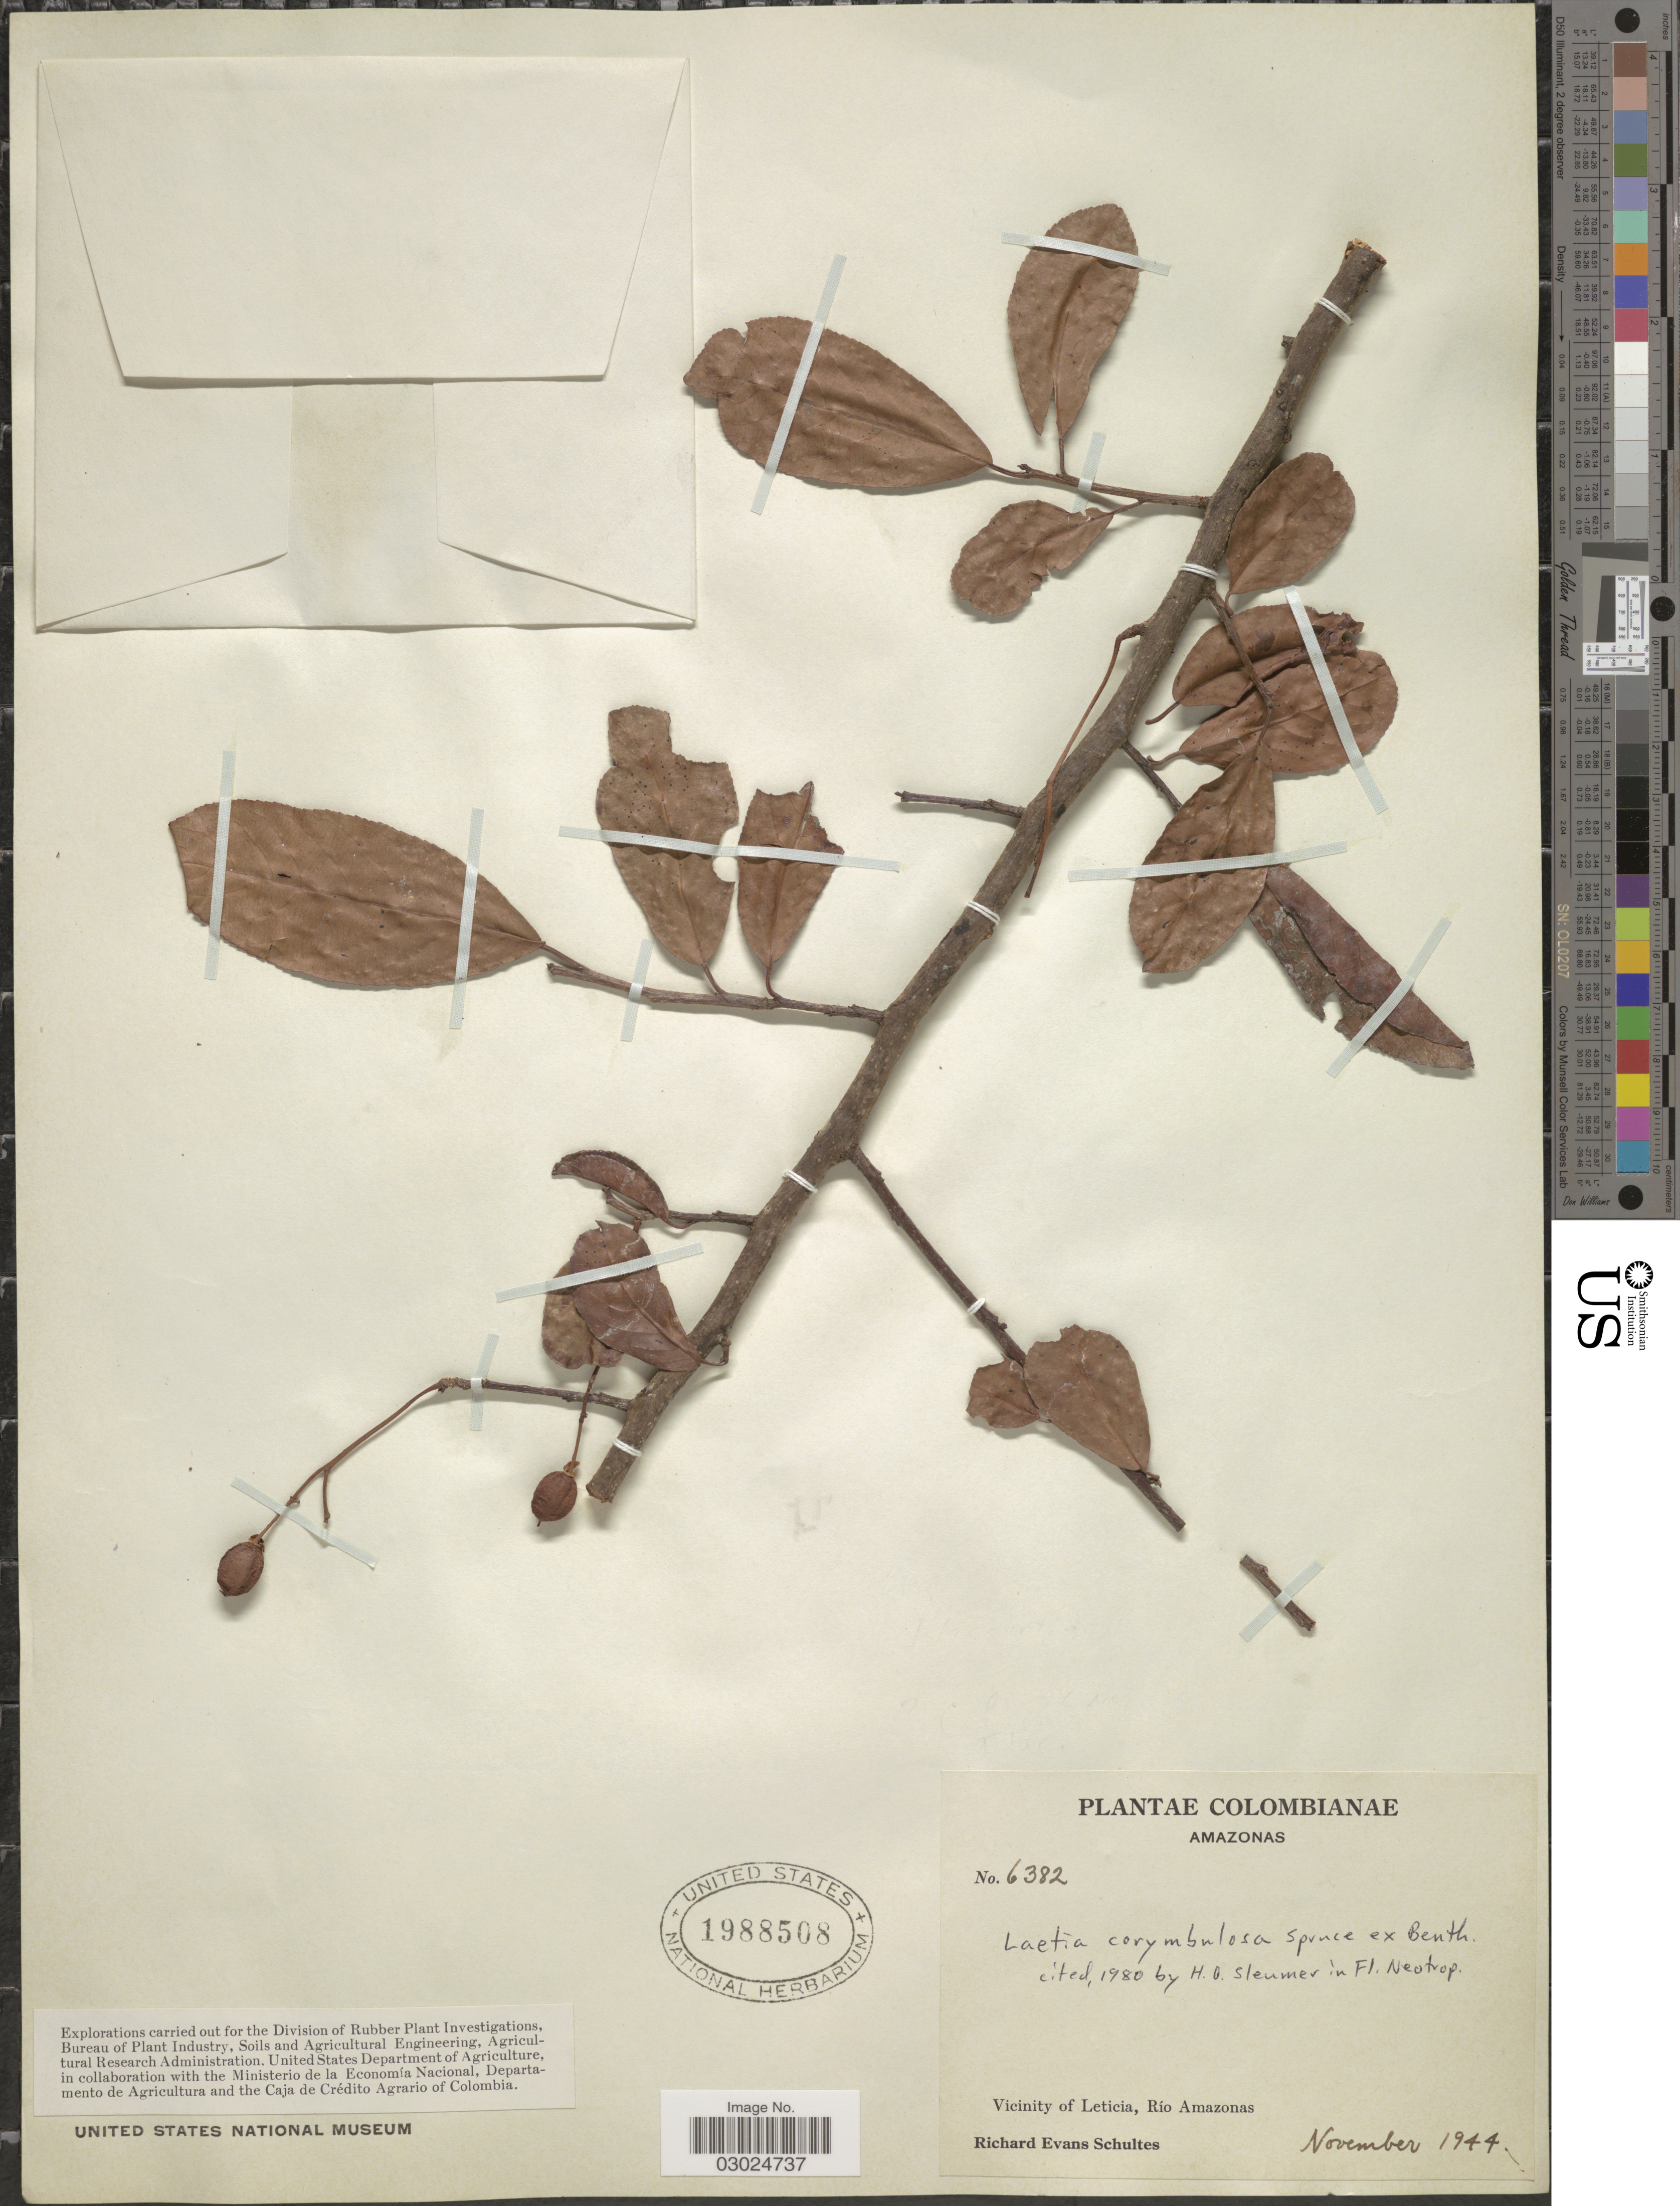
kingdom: Plantae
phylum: Tracheophyta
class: Magnoliopsida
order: Malpighiales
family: Salicaceae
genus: Laetia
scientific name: Laetia corymbulosa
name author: Spruce ex Benth.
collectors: R. E. Schultes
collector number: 6382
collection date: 1944-11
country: Colombia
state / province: Amazônas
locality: Vicinity of Leticia, Río Amazonas.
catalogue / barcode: US 1988508